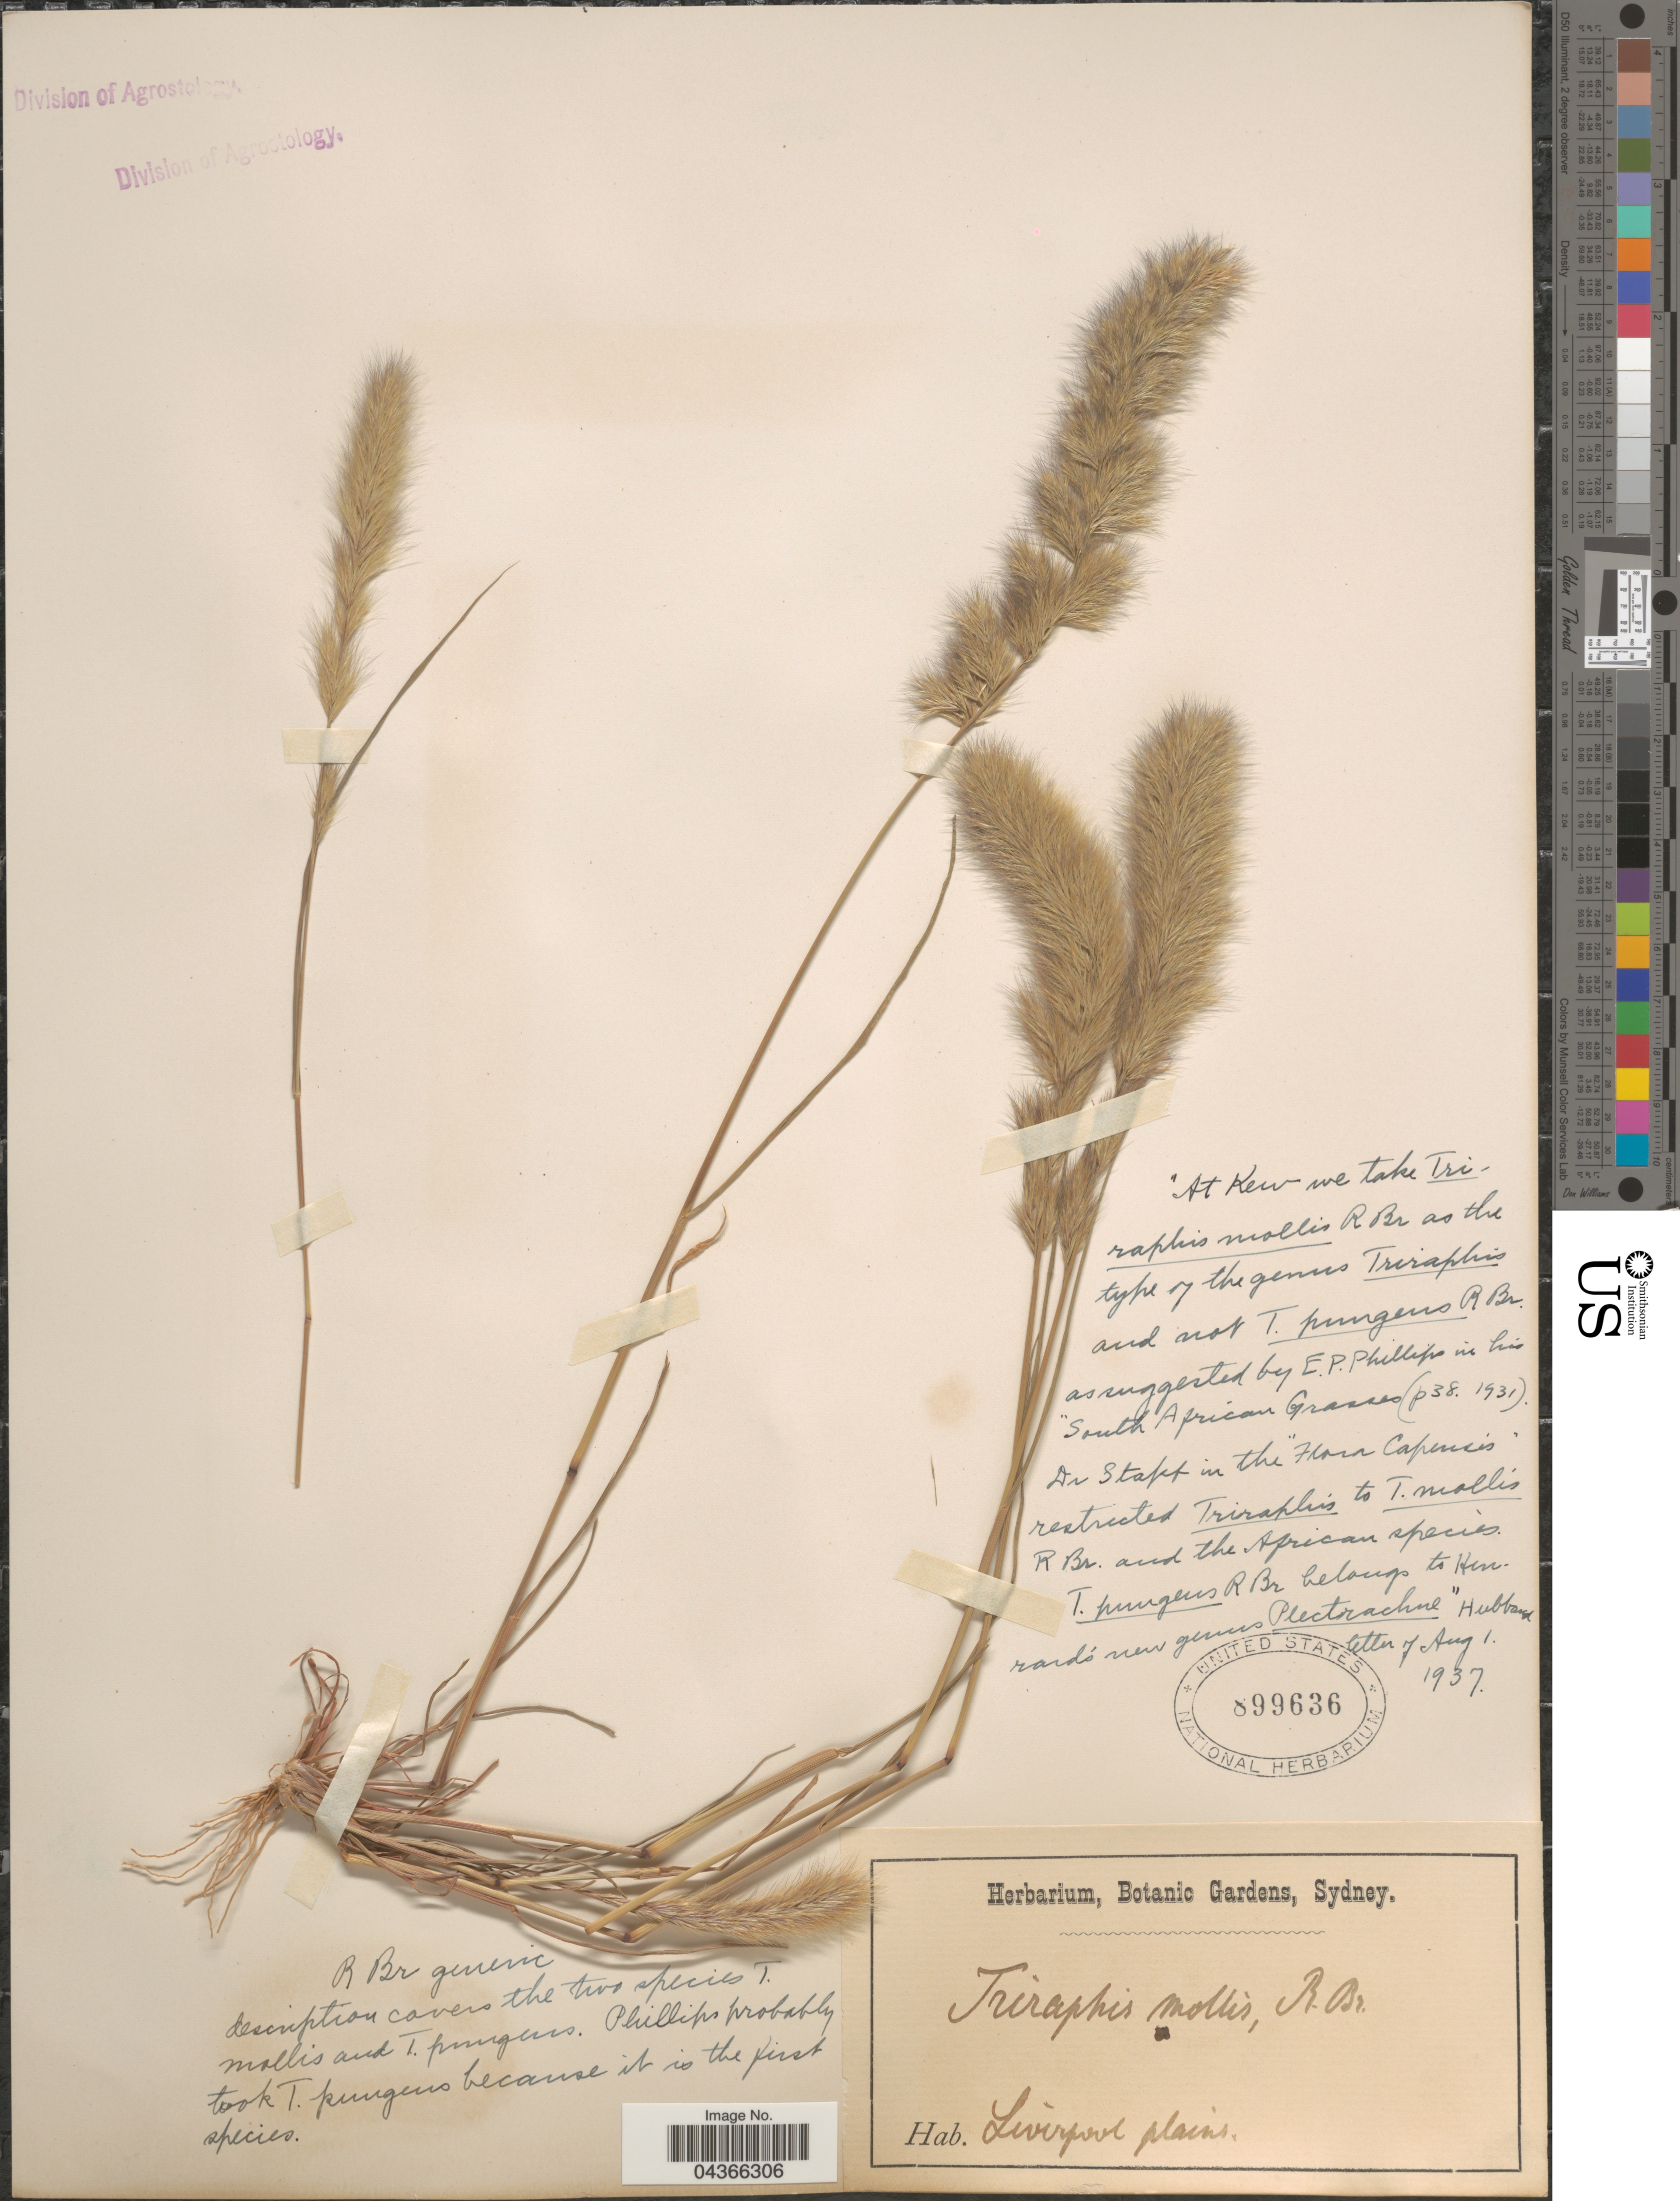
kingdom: Plantae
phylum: Tracheophyta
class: Liliopsida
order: Poales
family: Poaceae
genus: Triraphis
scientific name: Triraphis mollis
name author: R. Br.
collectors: Herbarium, Botanic Gardens, Sydney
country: Australia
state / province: New South Wales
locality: Liverpool.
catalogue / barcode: US 899636